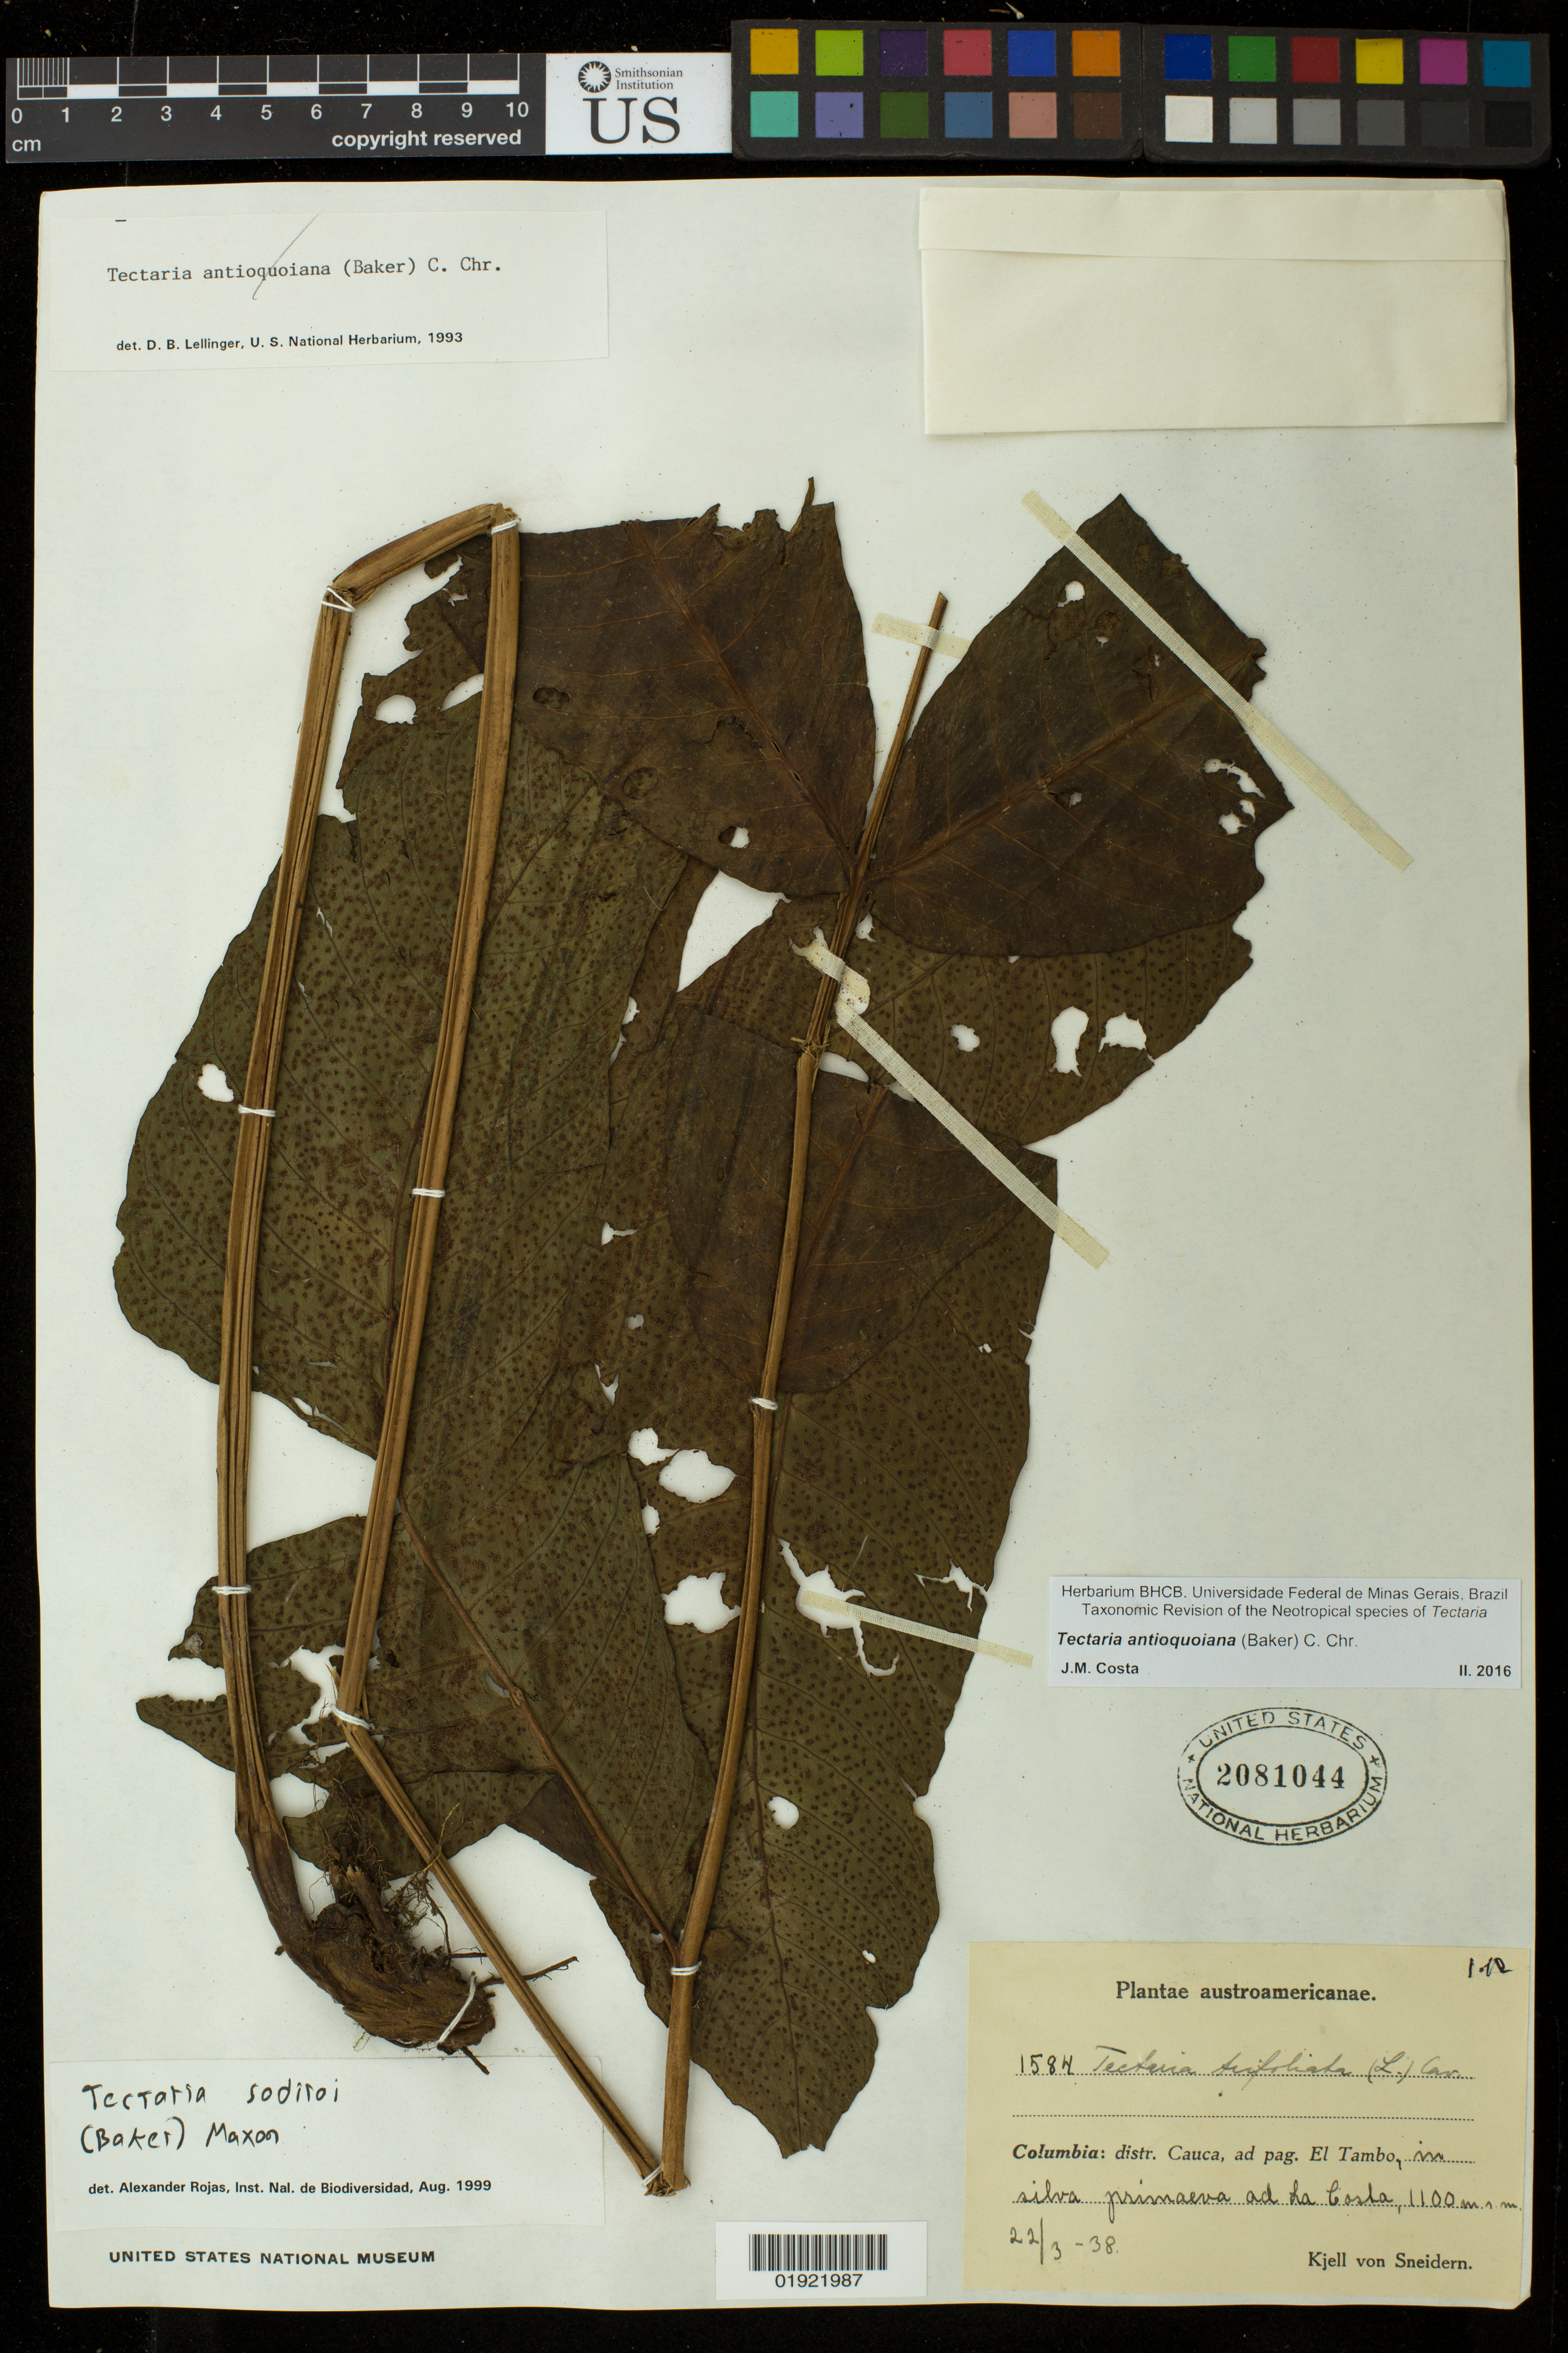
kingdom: Plantae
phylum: Tracheophyta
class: Polypodiopsida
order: Polypodiales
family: Tectariaceae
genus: Tectaria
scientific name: Tectaria antioquoiana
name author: (Baker) C. Chr.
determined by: Costa, J. M.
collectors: K. von Sneidern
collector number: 1584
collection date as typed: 22/3-38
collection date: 1938-03-22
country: Colombia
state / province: Cauca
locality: ad pag. El Tambo, in silva primaeva ad La Costa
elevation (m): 1100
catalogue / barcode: US 2081044